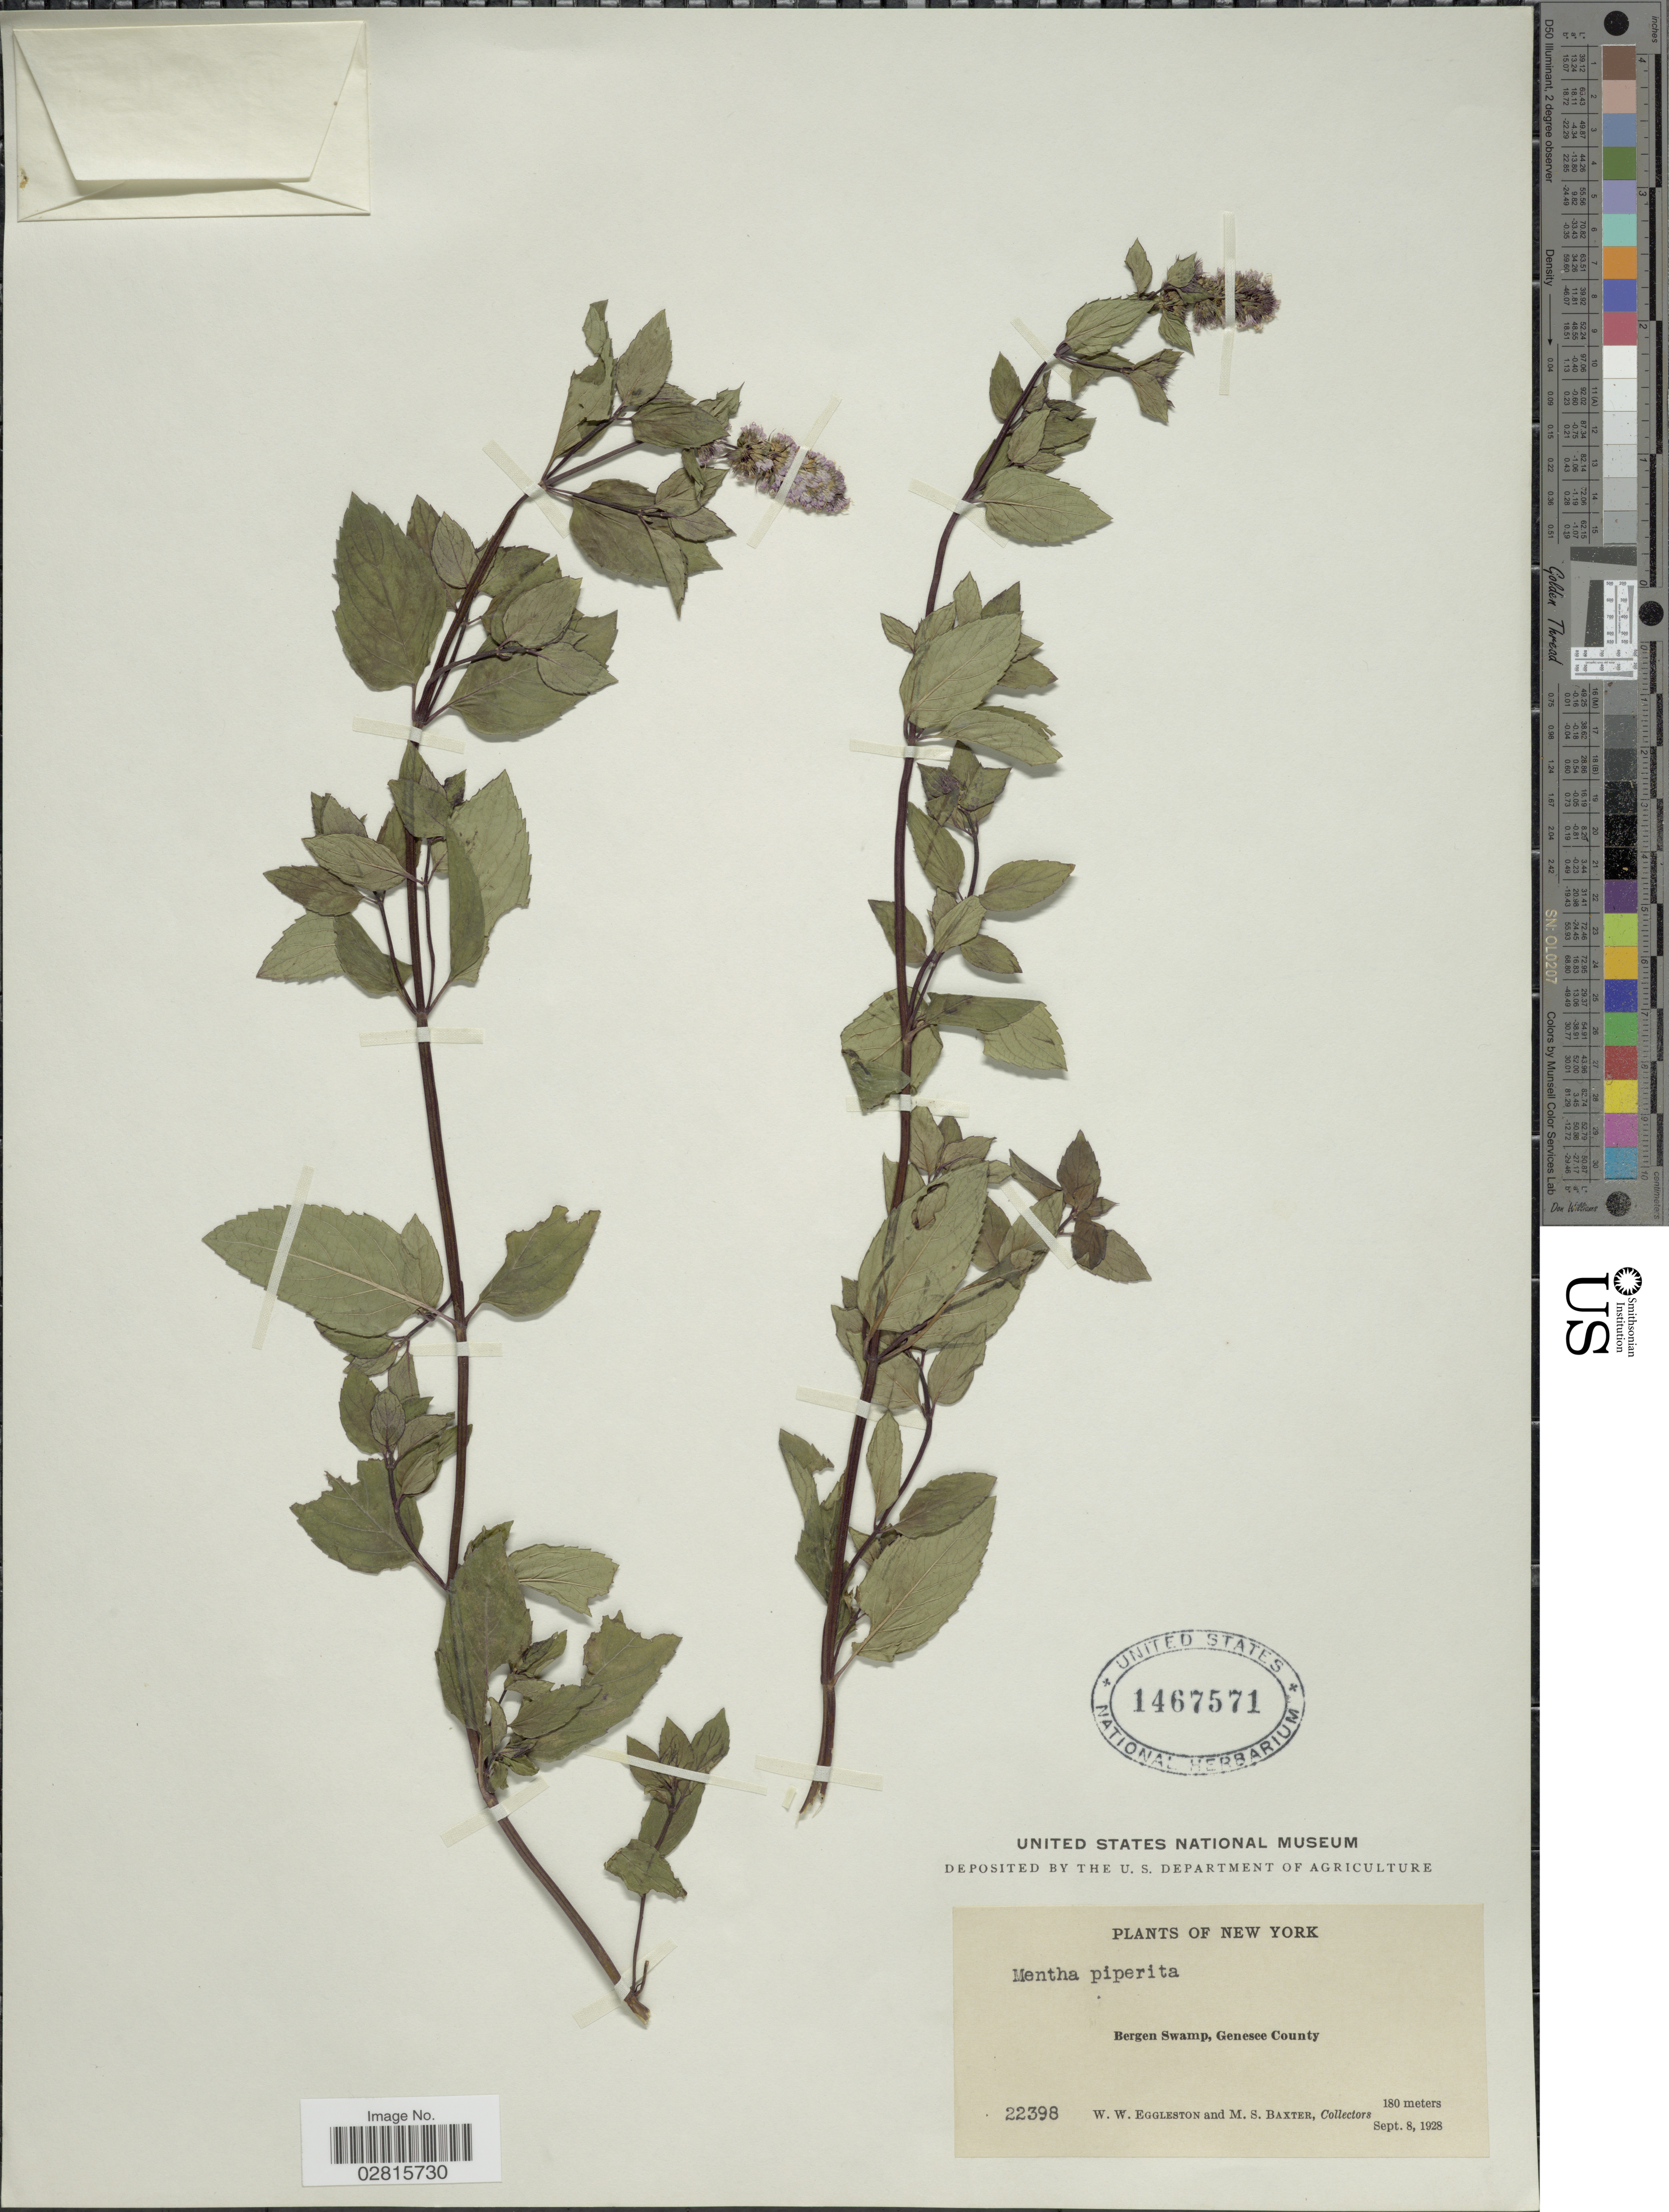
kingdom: Plantae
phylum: Tracheophyta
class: Magnoliopsida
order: Lamiales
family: Lamiaceae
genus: Mentha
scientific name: Mentha x piperita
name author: L.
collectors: W. W. Eggleston & M. Baxter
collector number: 22398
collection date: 1928-09-08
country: United States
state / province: New York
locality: Bergen Swamp, Genesee County.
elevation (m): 180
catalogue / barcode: US 1467571